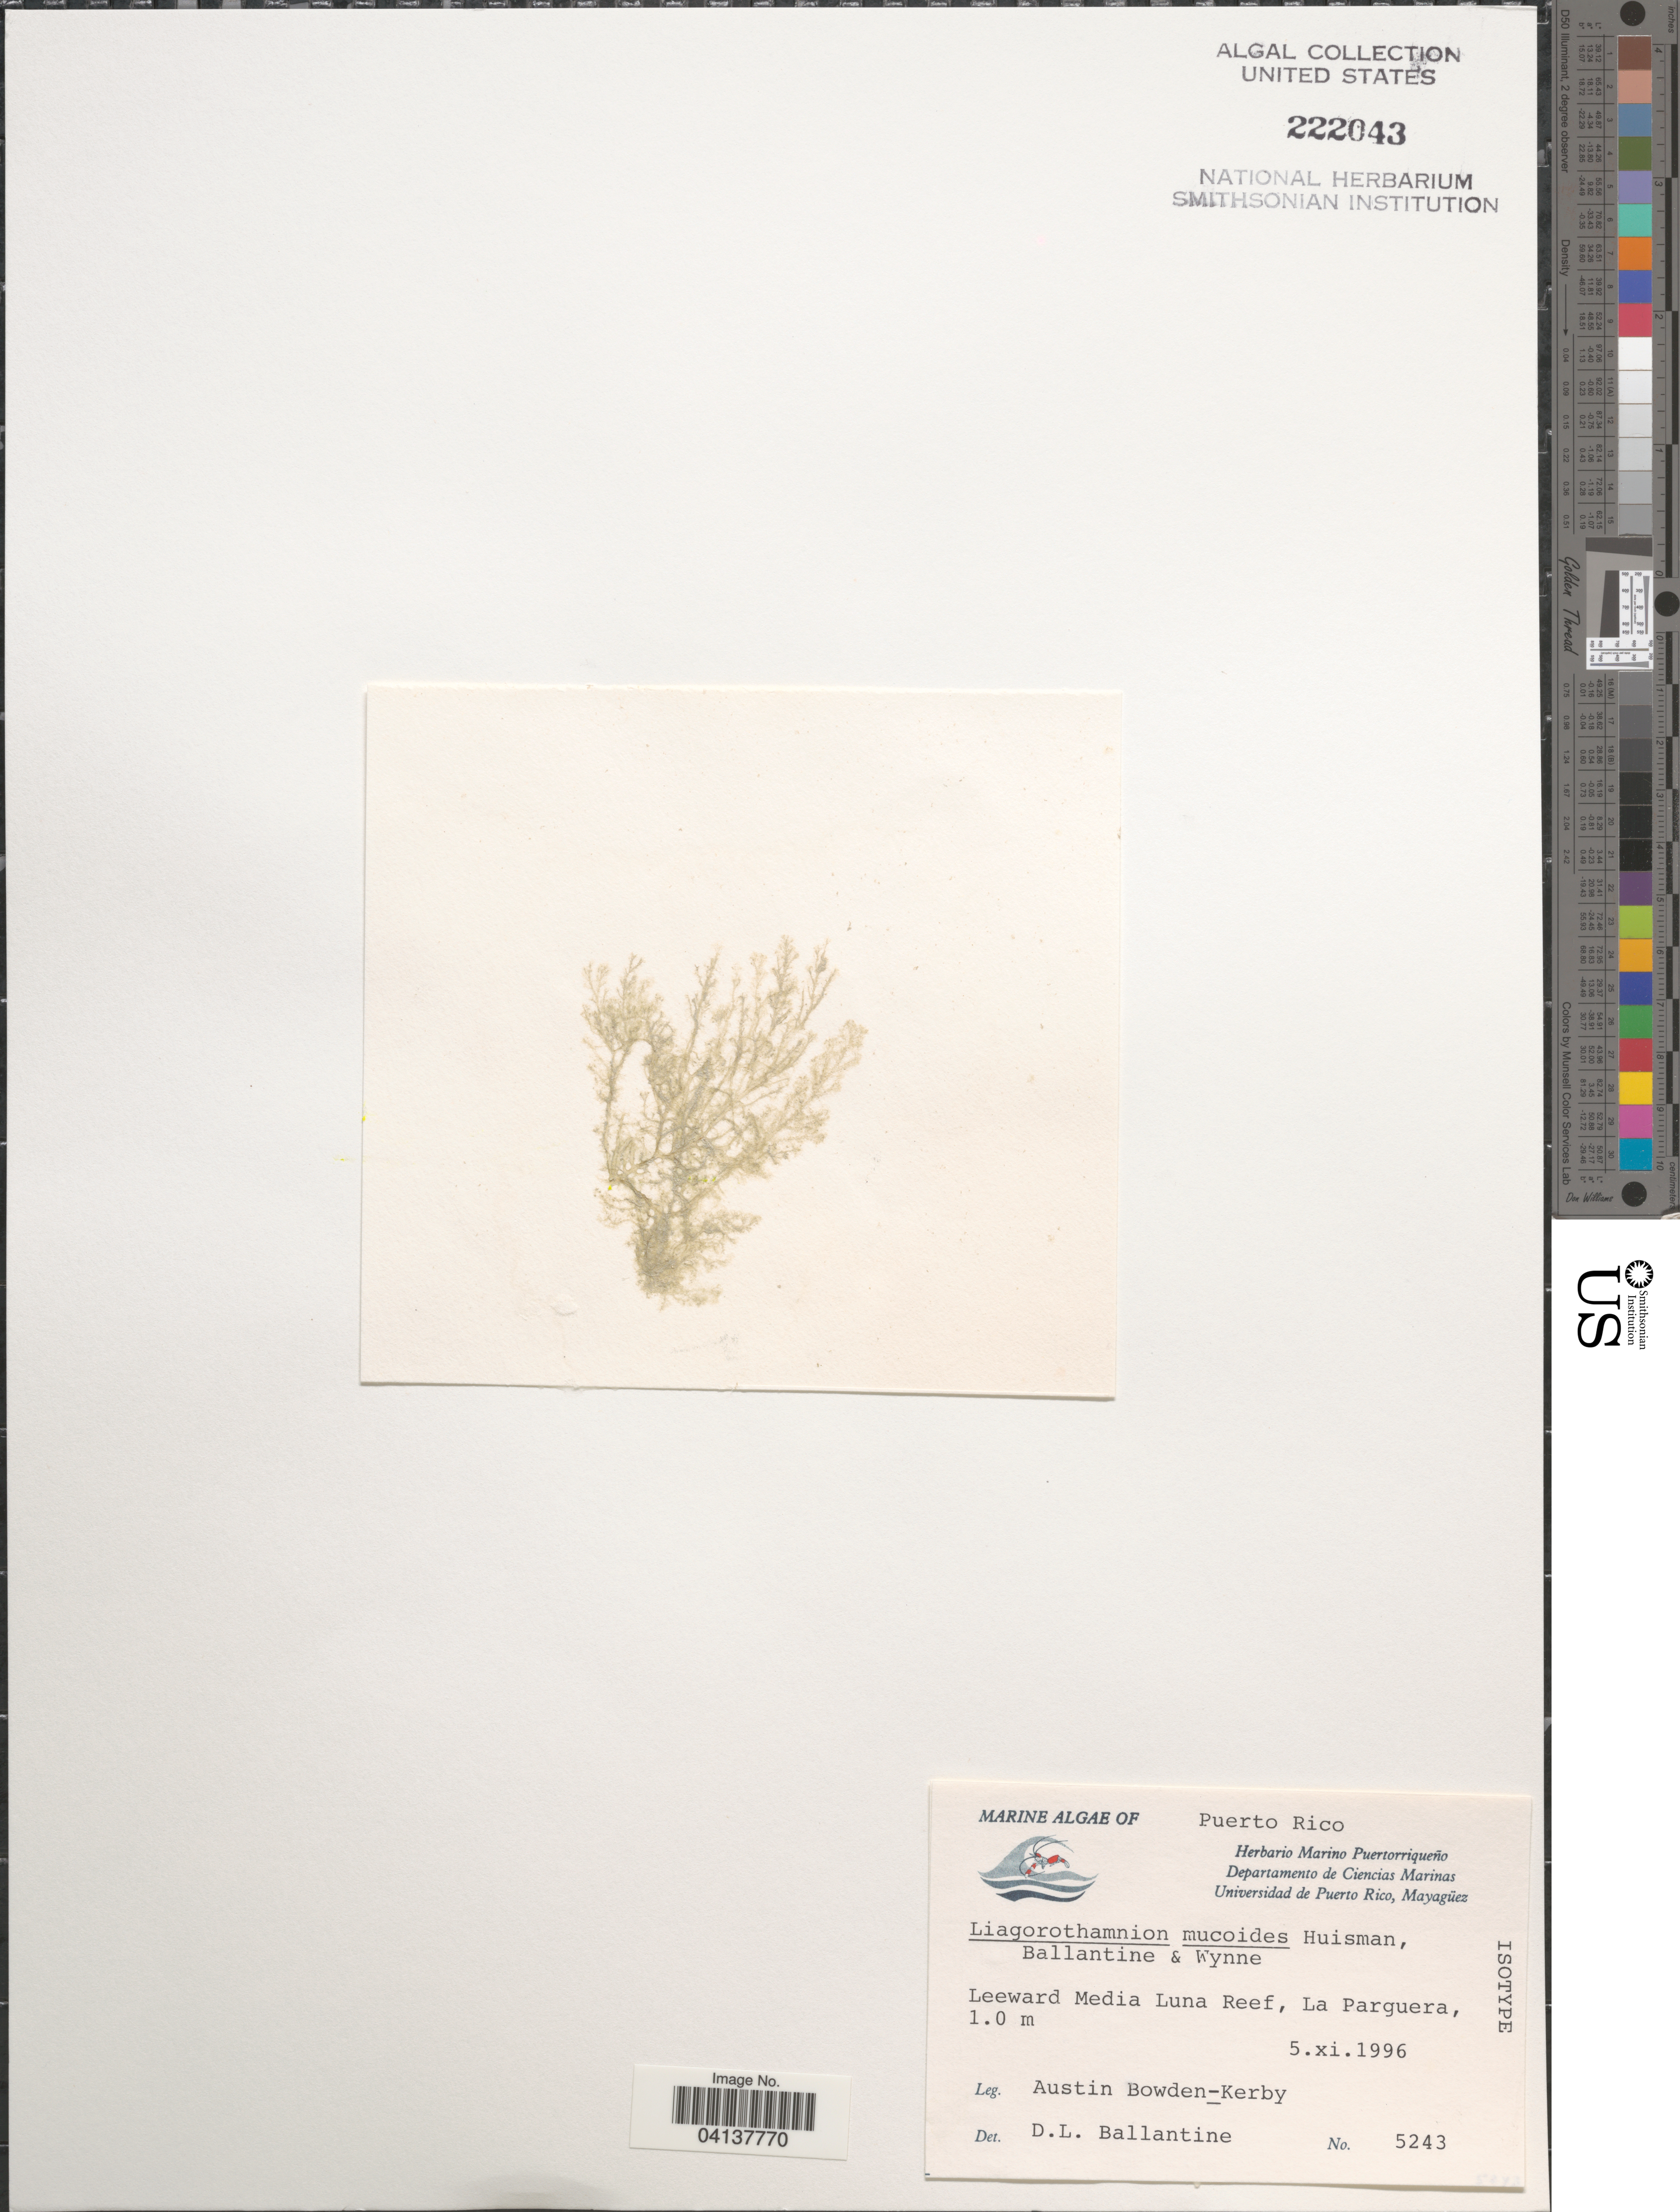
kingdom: Plantae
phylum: Rhodophyta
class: Florideophyceae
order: Ceramiales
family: Ceramiaceae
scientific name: Liagorothamnion mucoides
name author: Huisman et al.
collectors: A. Bowden-Kerby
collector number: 5243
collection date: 1966-11-05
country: Puerto Rico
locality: Leeward Media Luna Reef, La Parguera.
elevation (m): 1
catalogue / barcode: US 222043